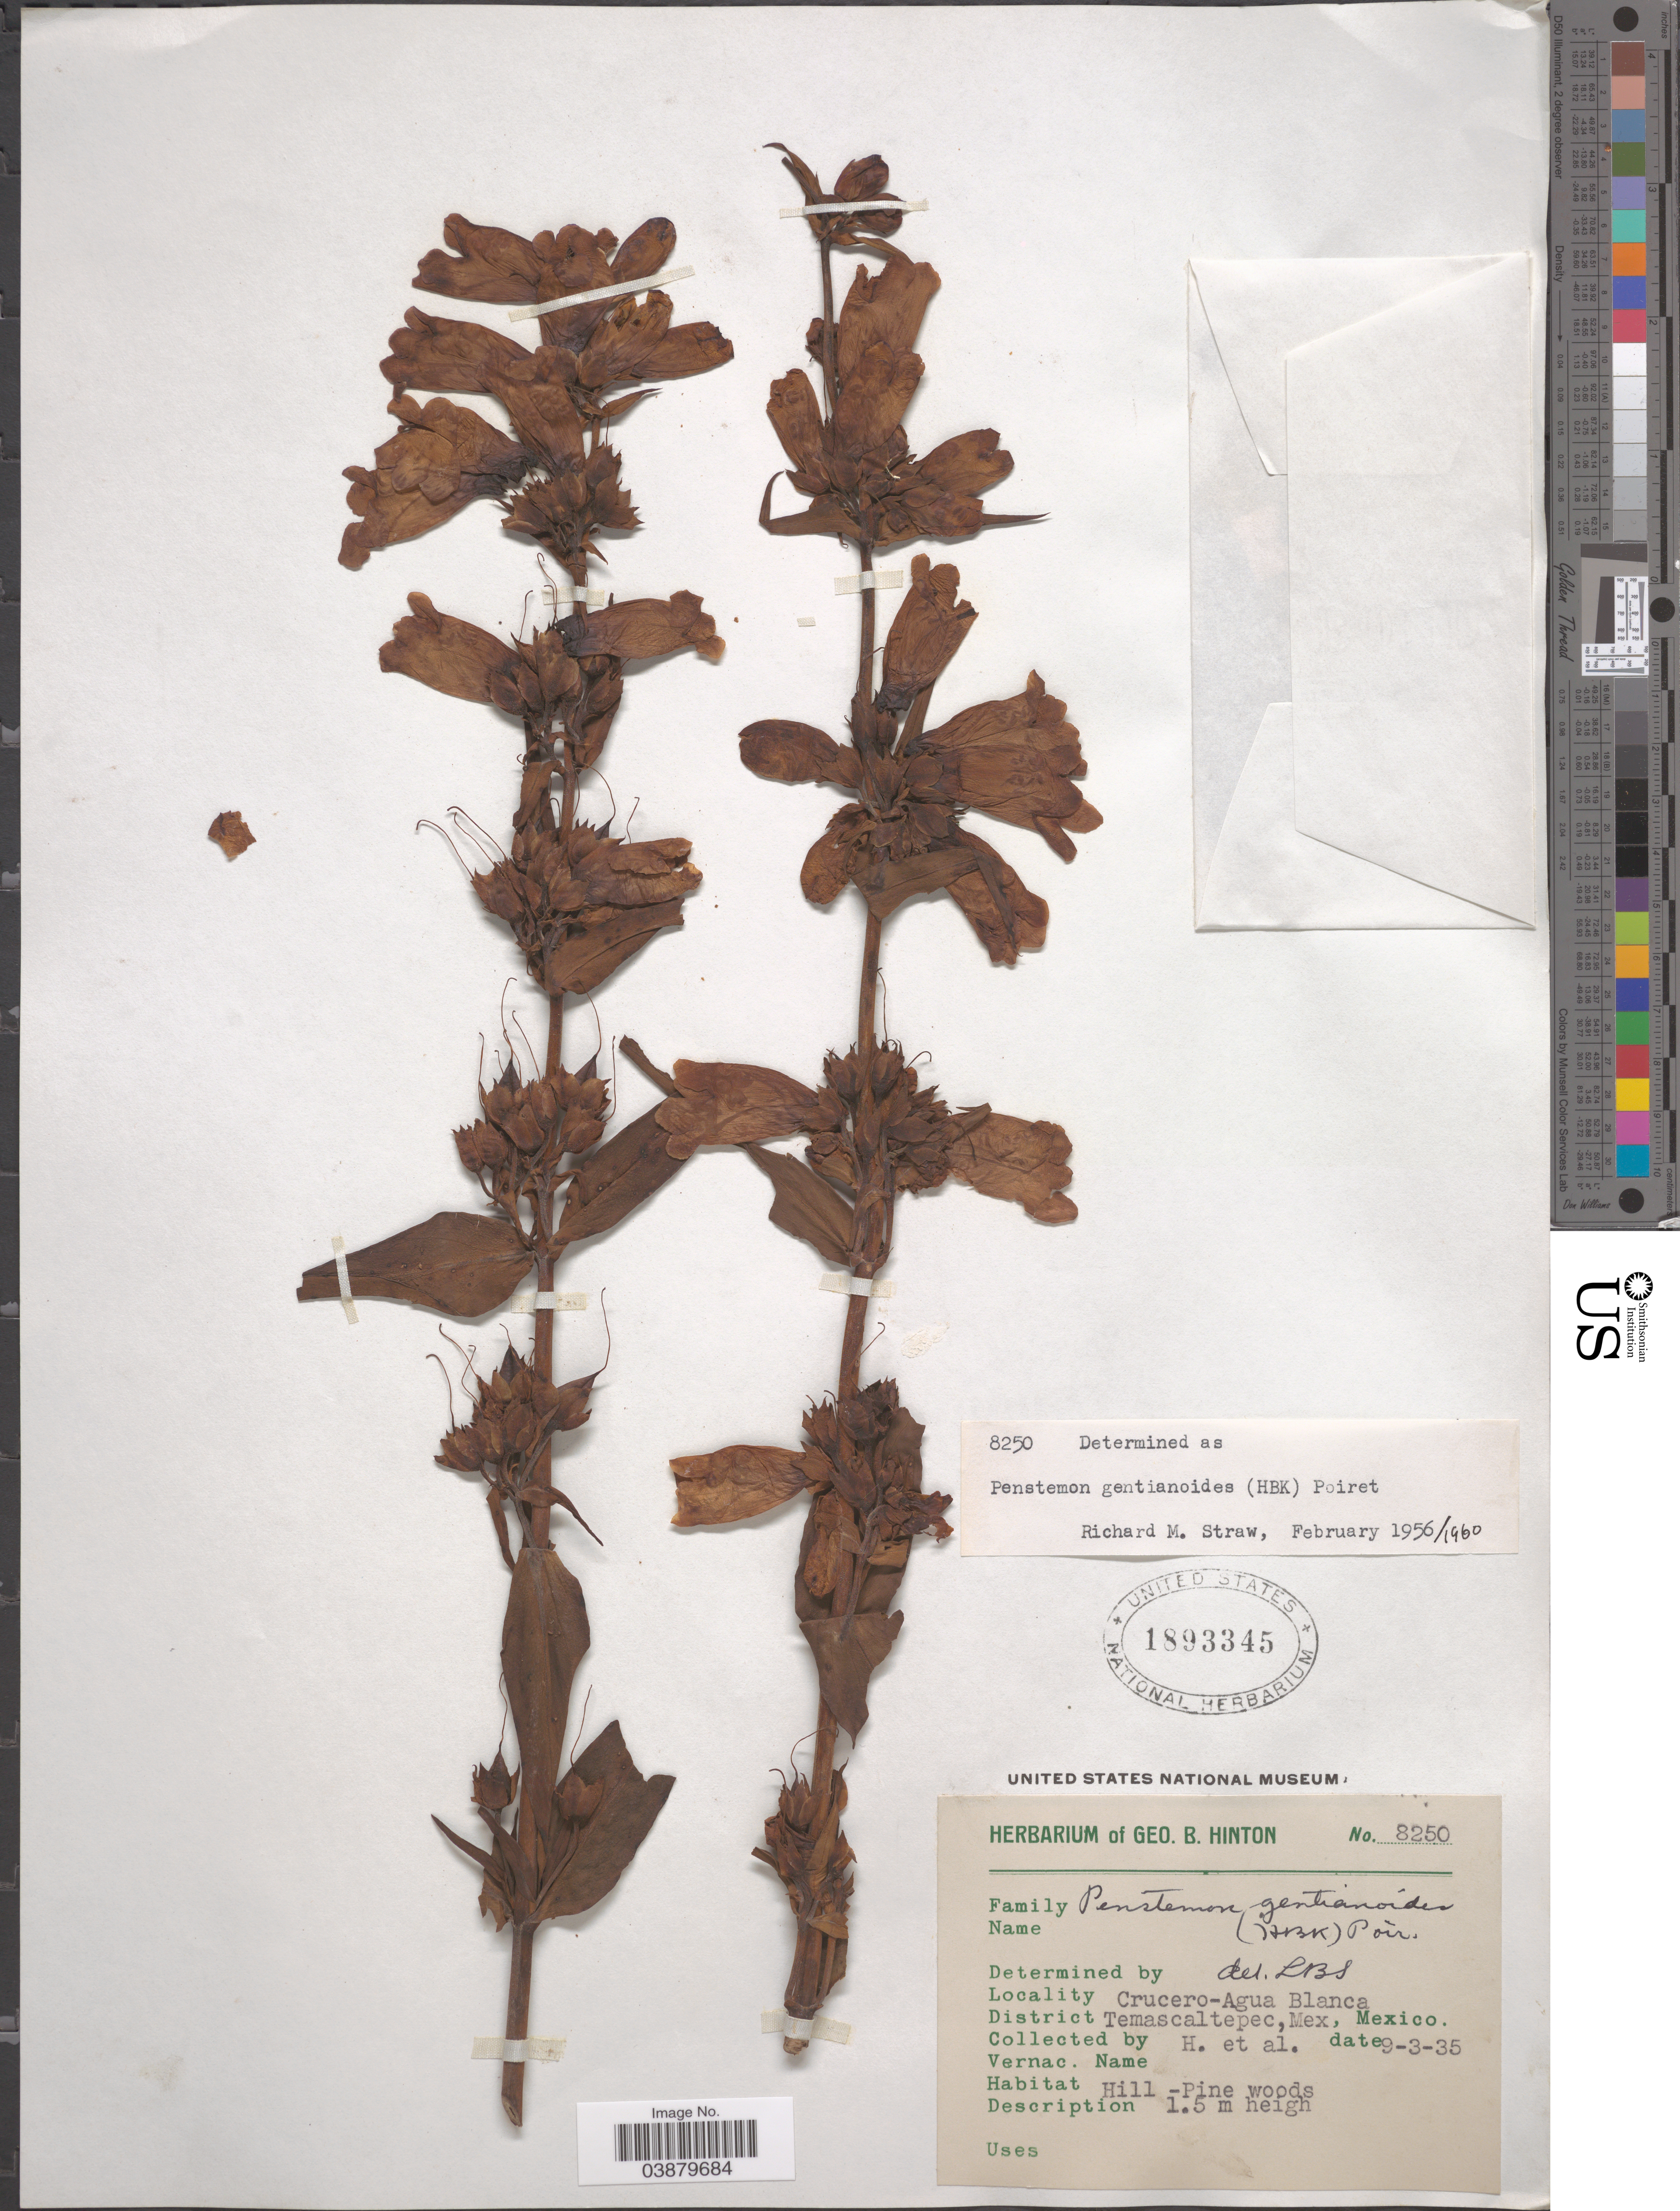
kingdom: Plantae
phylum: Tracheophyta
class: Magnoliopsida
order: Lamiales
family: Plantaginaceae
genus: Penstemon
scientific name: Penstemon gentianoides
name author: (Kunth) Poir.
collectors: G. B. Hinton & et al.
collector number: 8250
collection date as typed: Transcribed d/m/y: 9/3/35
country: Mexico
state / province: México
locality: Crucero-Agua Blanca. District Temascaltepec.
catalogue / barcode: US 1893345